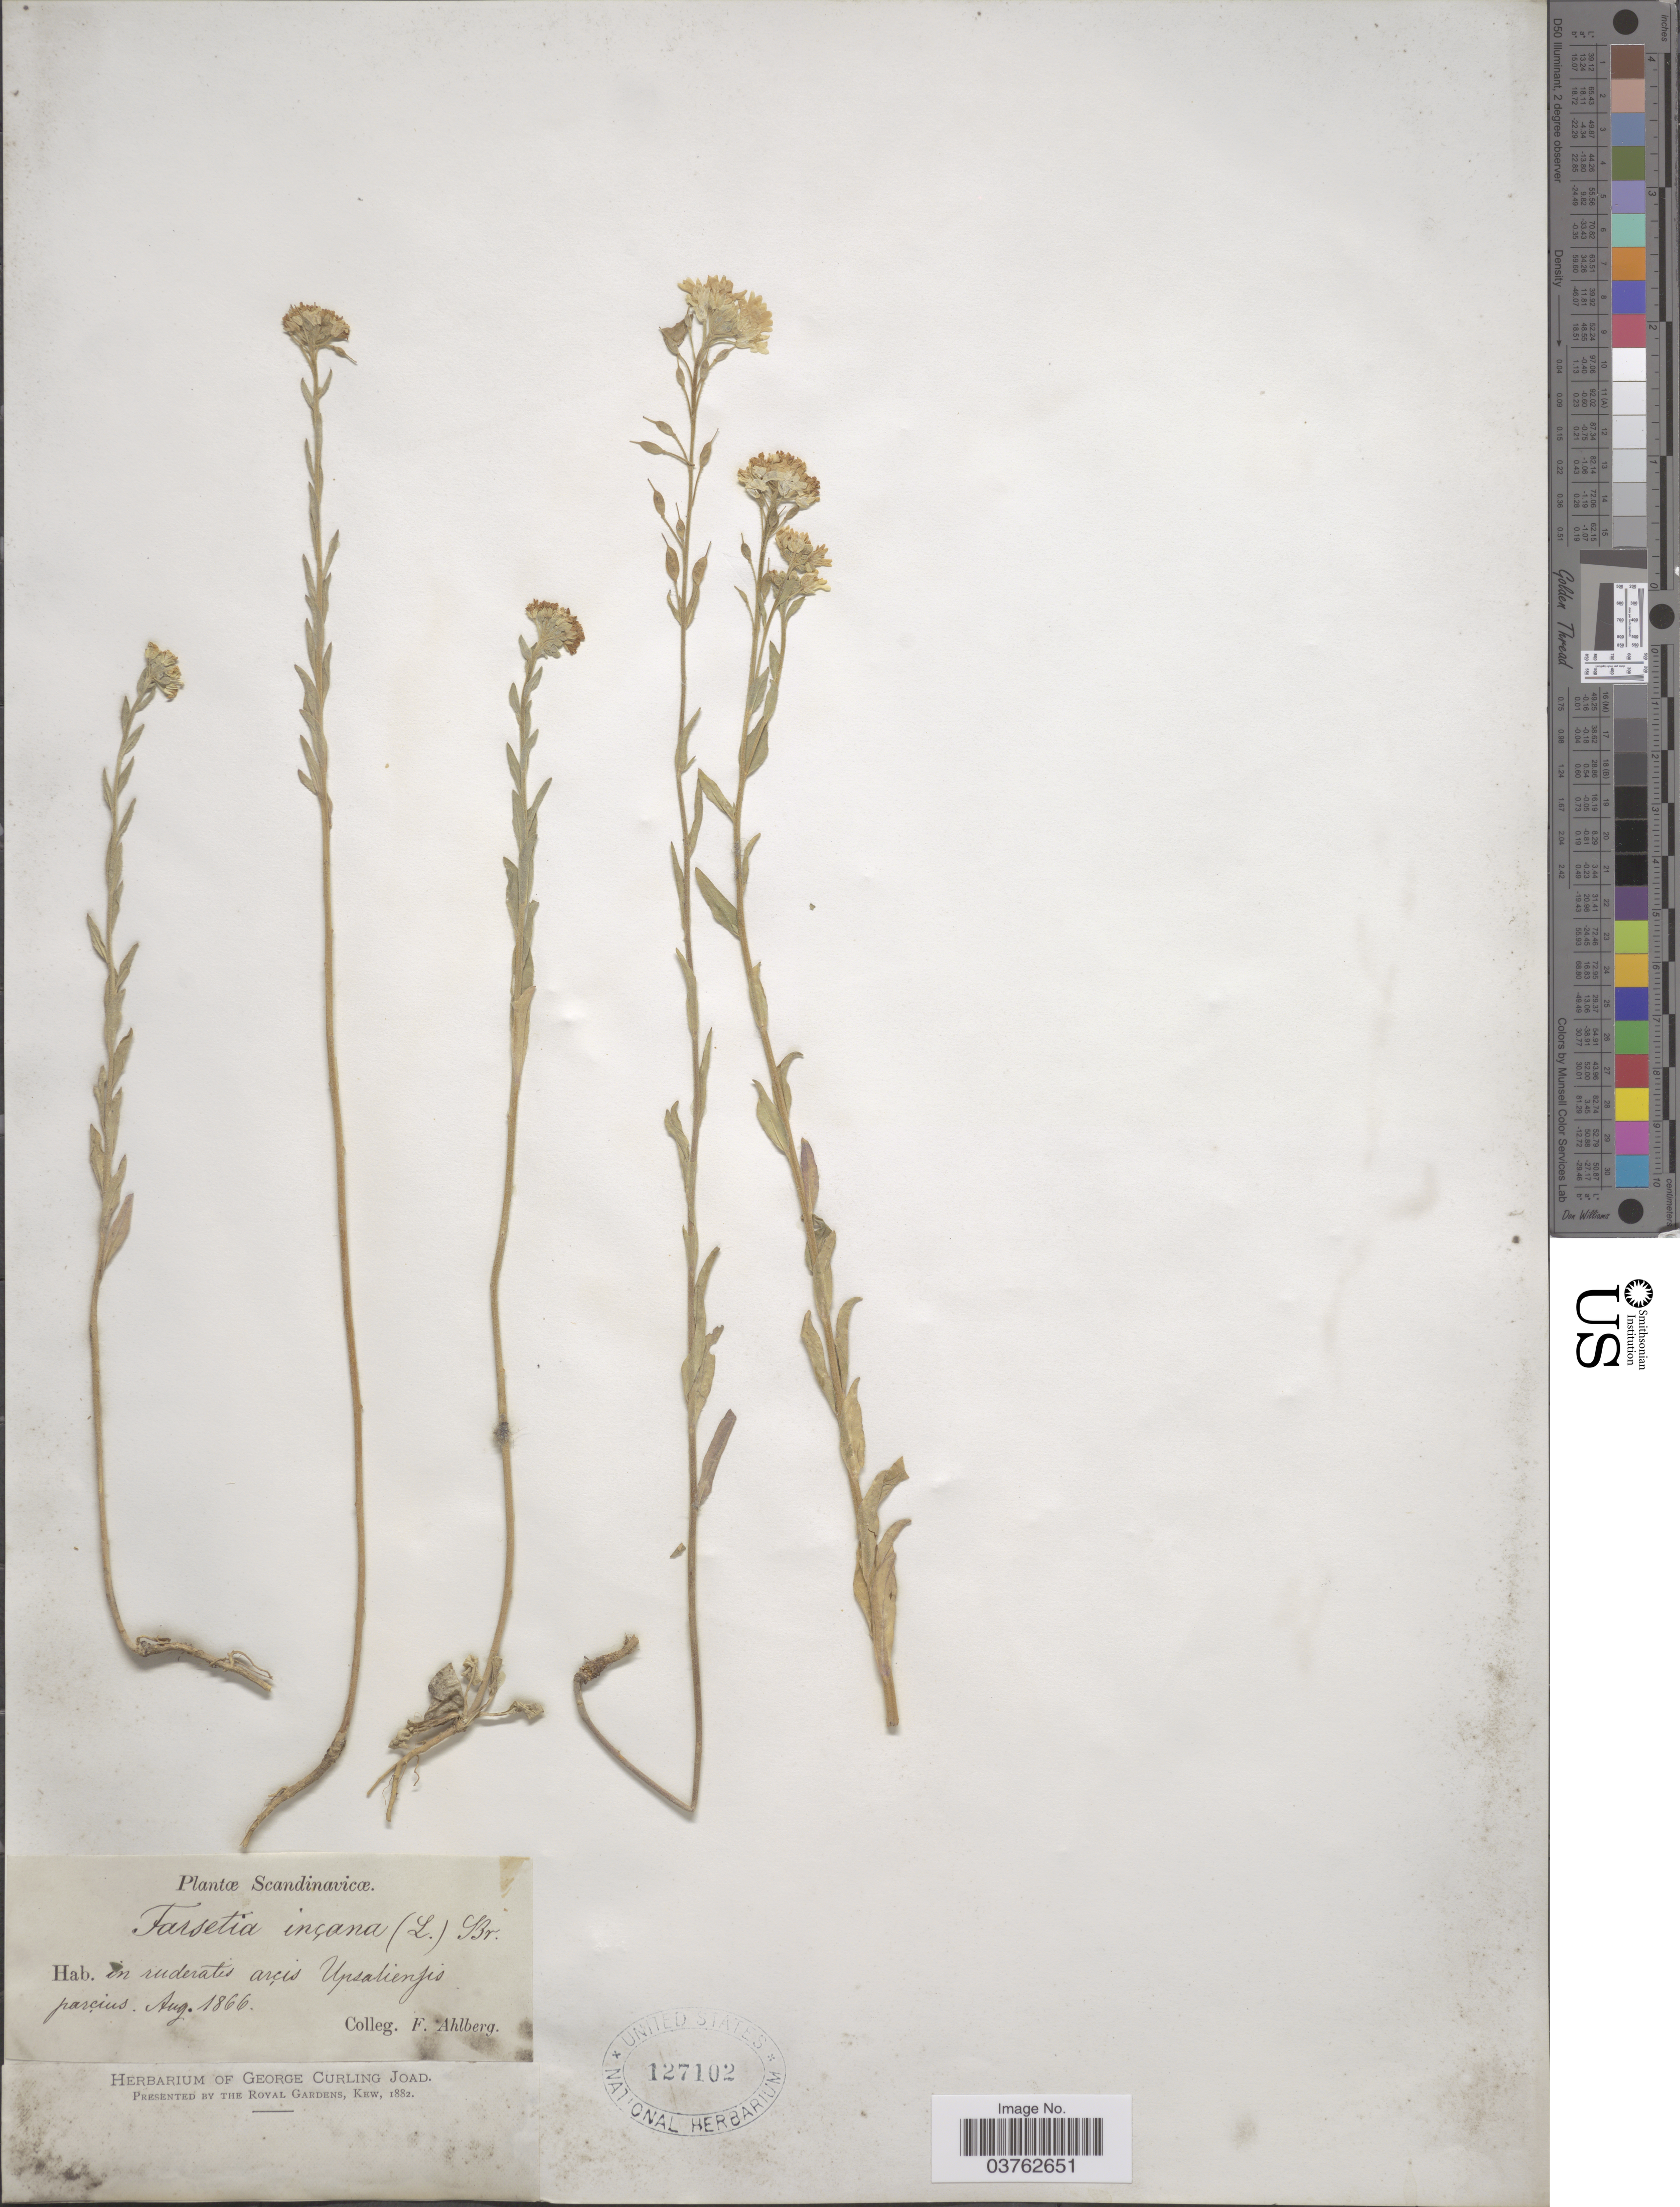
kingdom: Plantae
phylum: Tracheophyta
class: Magnoliopsida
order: Brassicales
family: Brassicaceae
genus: Berteroa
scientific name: Berteroa incana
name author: (L.) DC.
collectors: F. Ahlberg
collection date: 1866-08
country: Sweden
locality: Scandinavicæ. In ruderatis arcis Upsaliensis parcius.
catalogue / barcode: US 127102